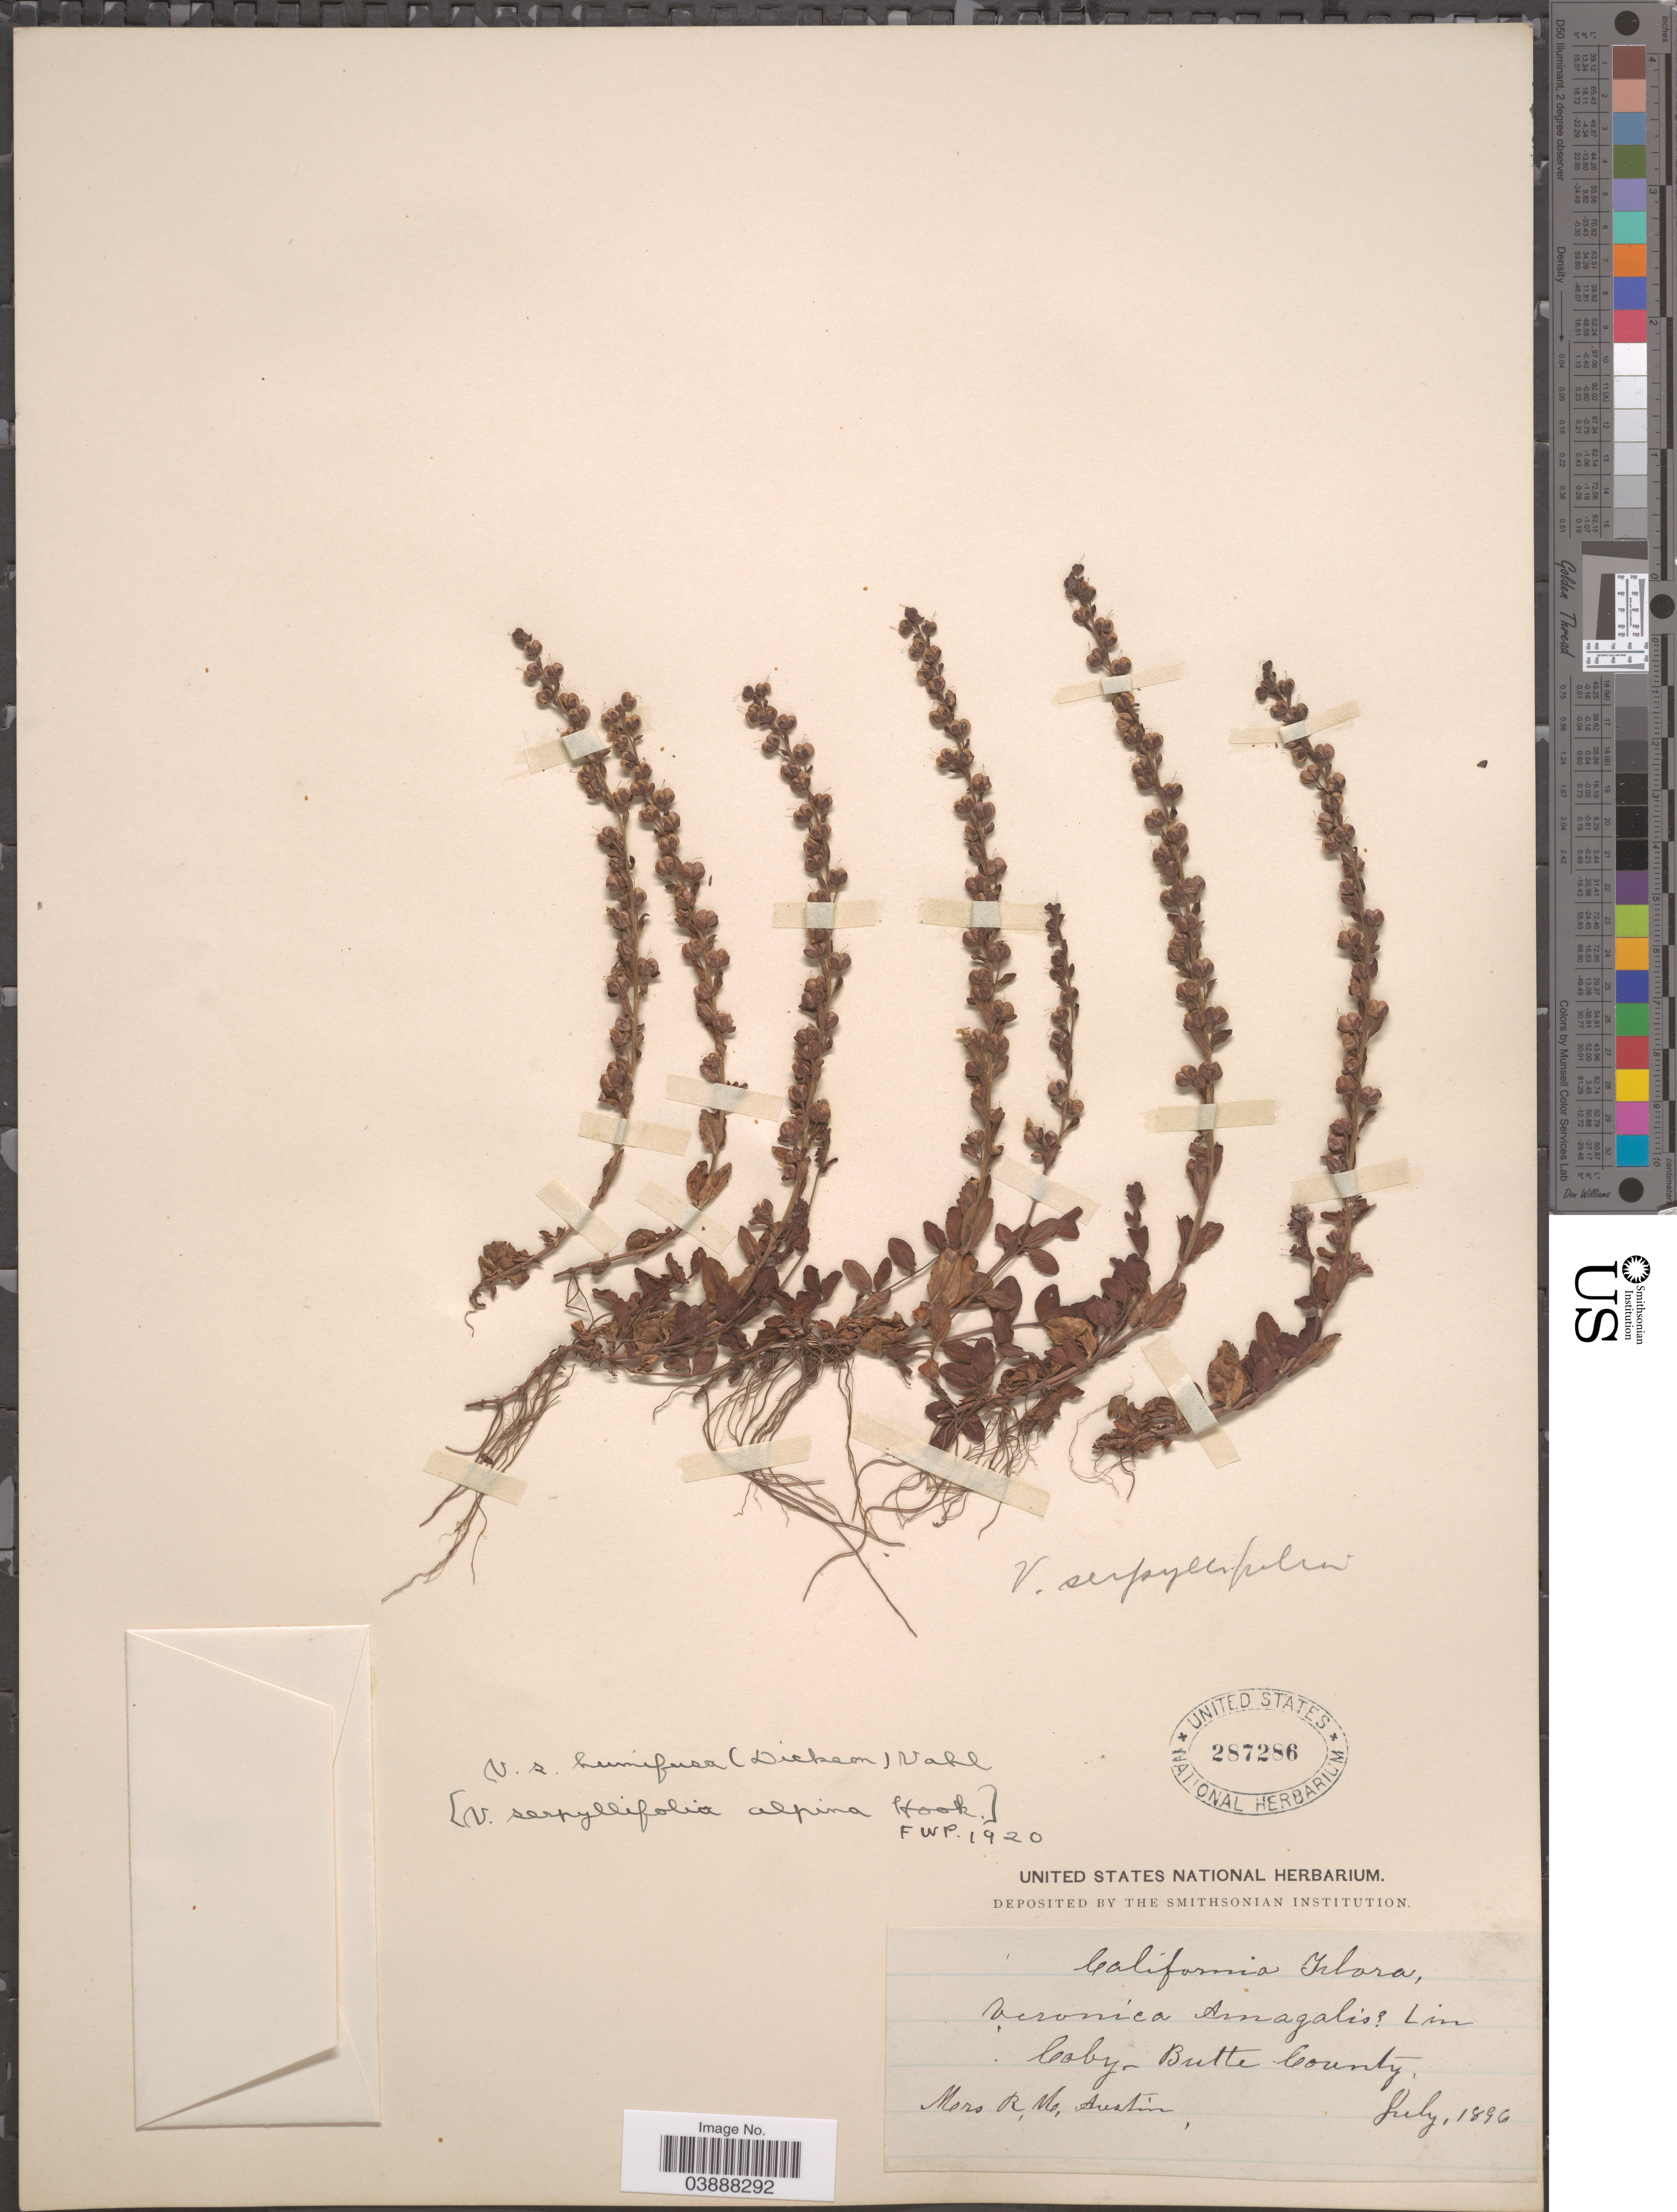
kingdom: Plantae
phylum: Tracheophyta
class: Magnoliopsida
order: Lamiales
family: Plantaginaceae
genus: Veronica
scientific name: Veronica serpyllifolia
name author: L.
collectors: R. Austin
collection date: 1896-07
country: United States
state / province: California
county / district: Butte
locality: Colby, Butte County.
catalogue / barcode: US 287286